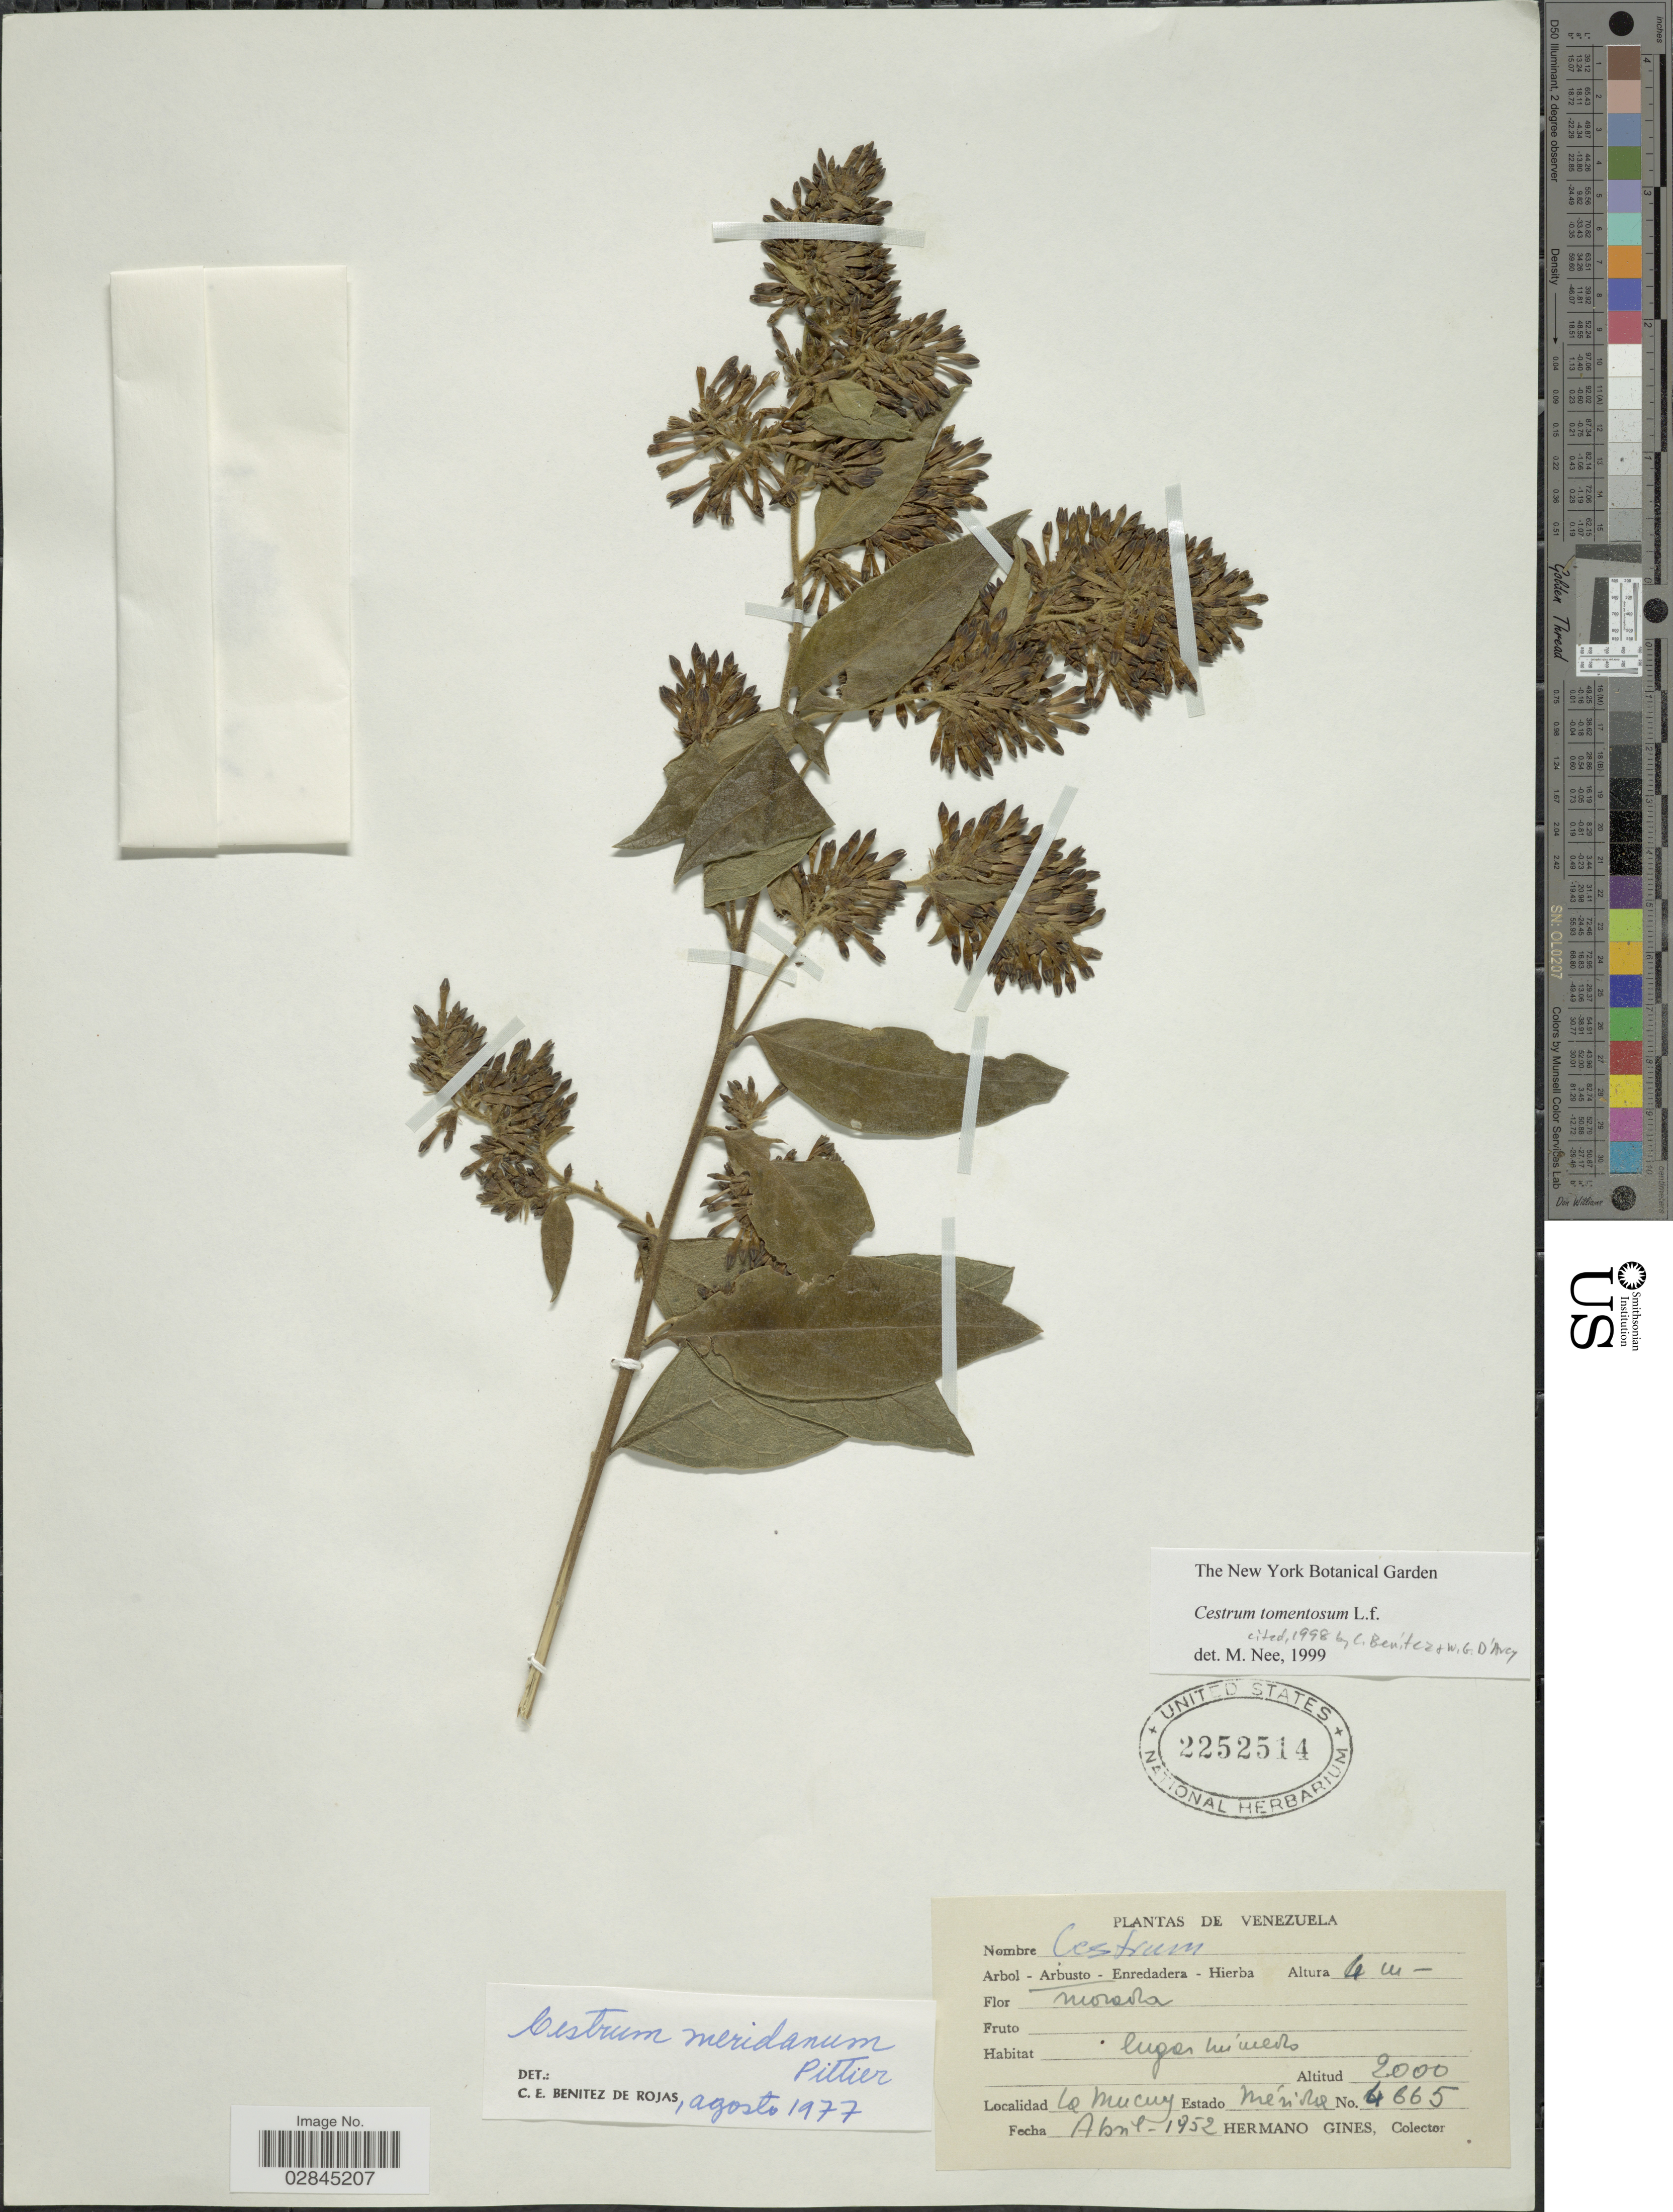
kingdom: Plantae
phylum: Tracheophyta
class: Magnoliopsida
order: Solanales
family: Solanaceae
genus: Cestrum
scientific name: Cestrum tomentosum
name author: L. f.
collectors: Bro. Gines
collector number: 4665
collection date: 1952-04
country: Venezuela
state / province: Mérida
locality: La Mucuy.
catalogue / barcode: US 2252514